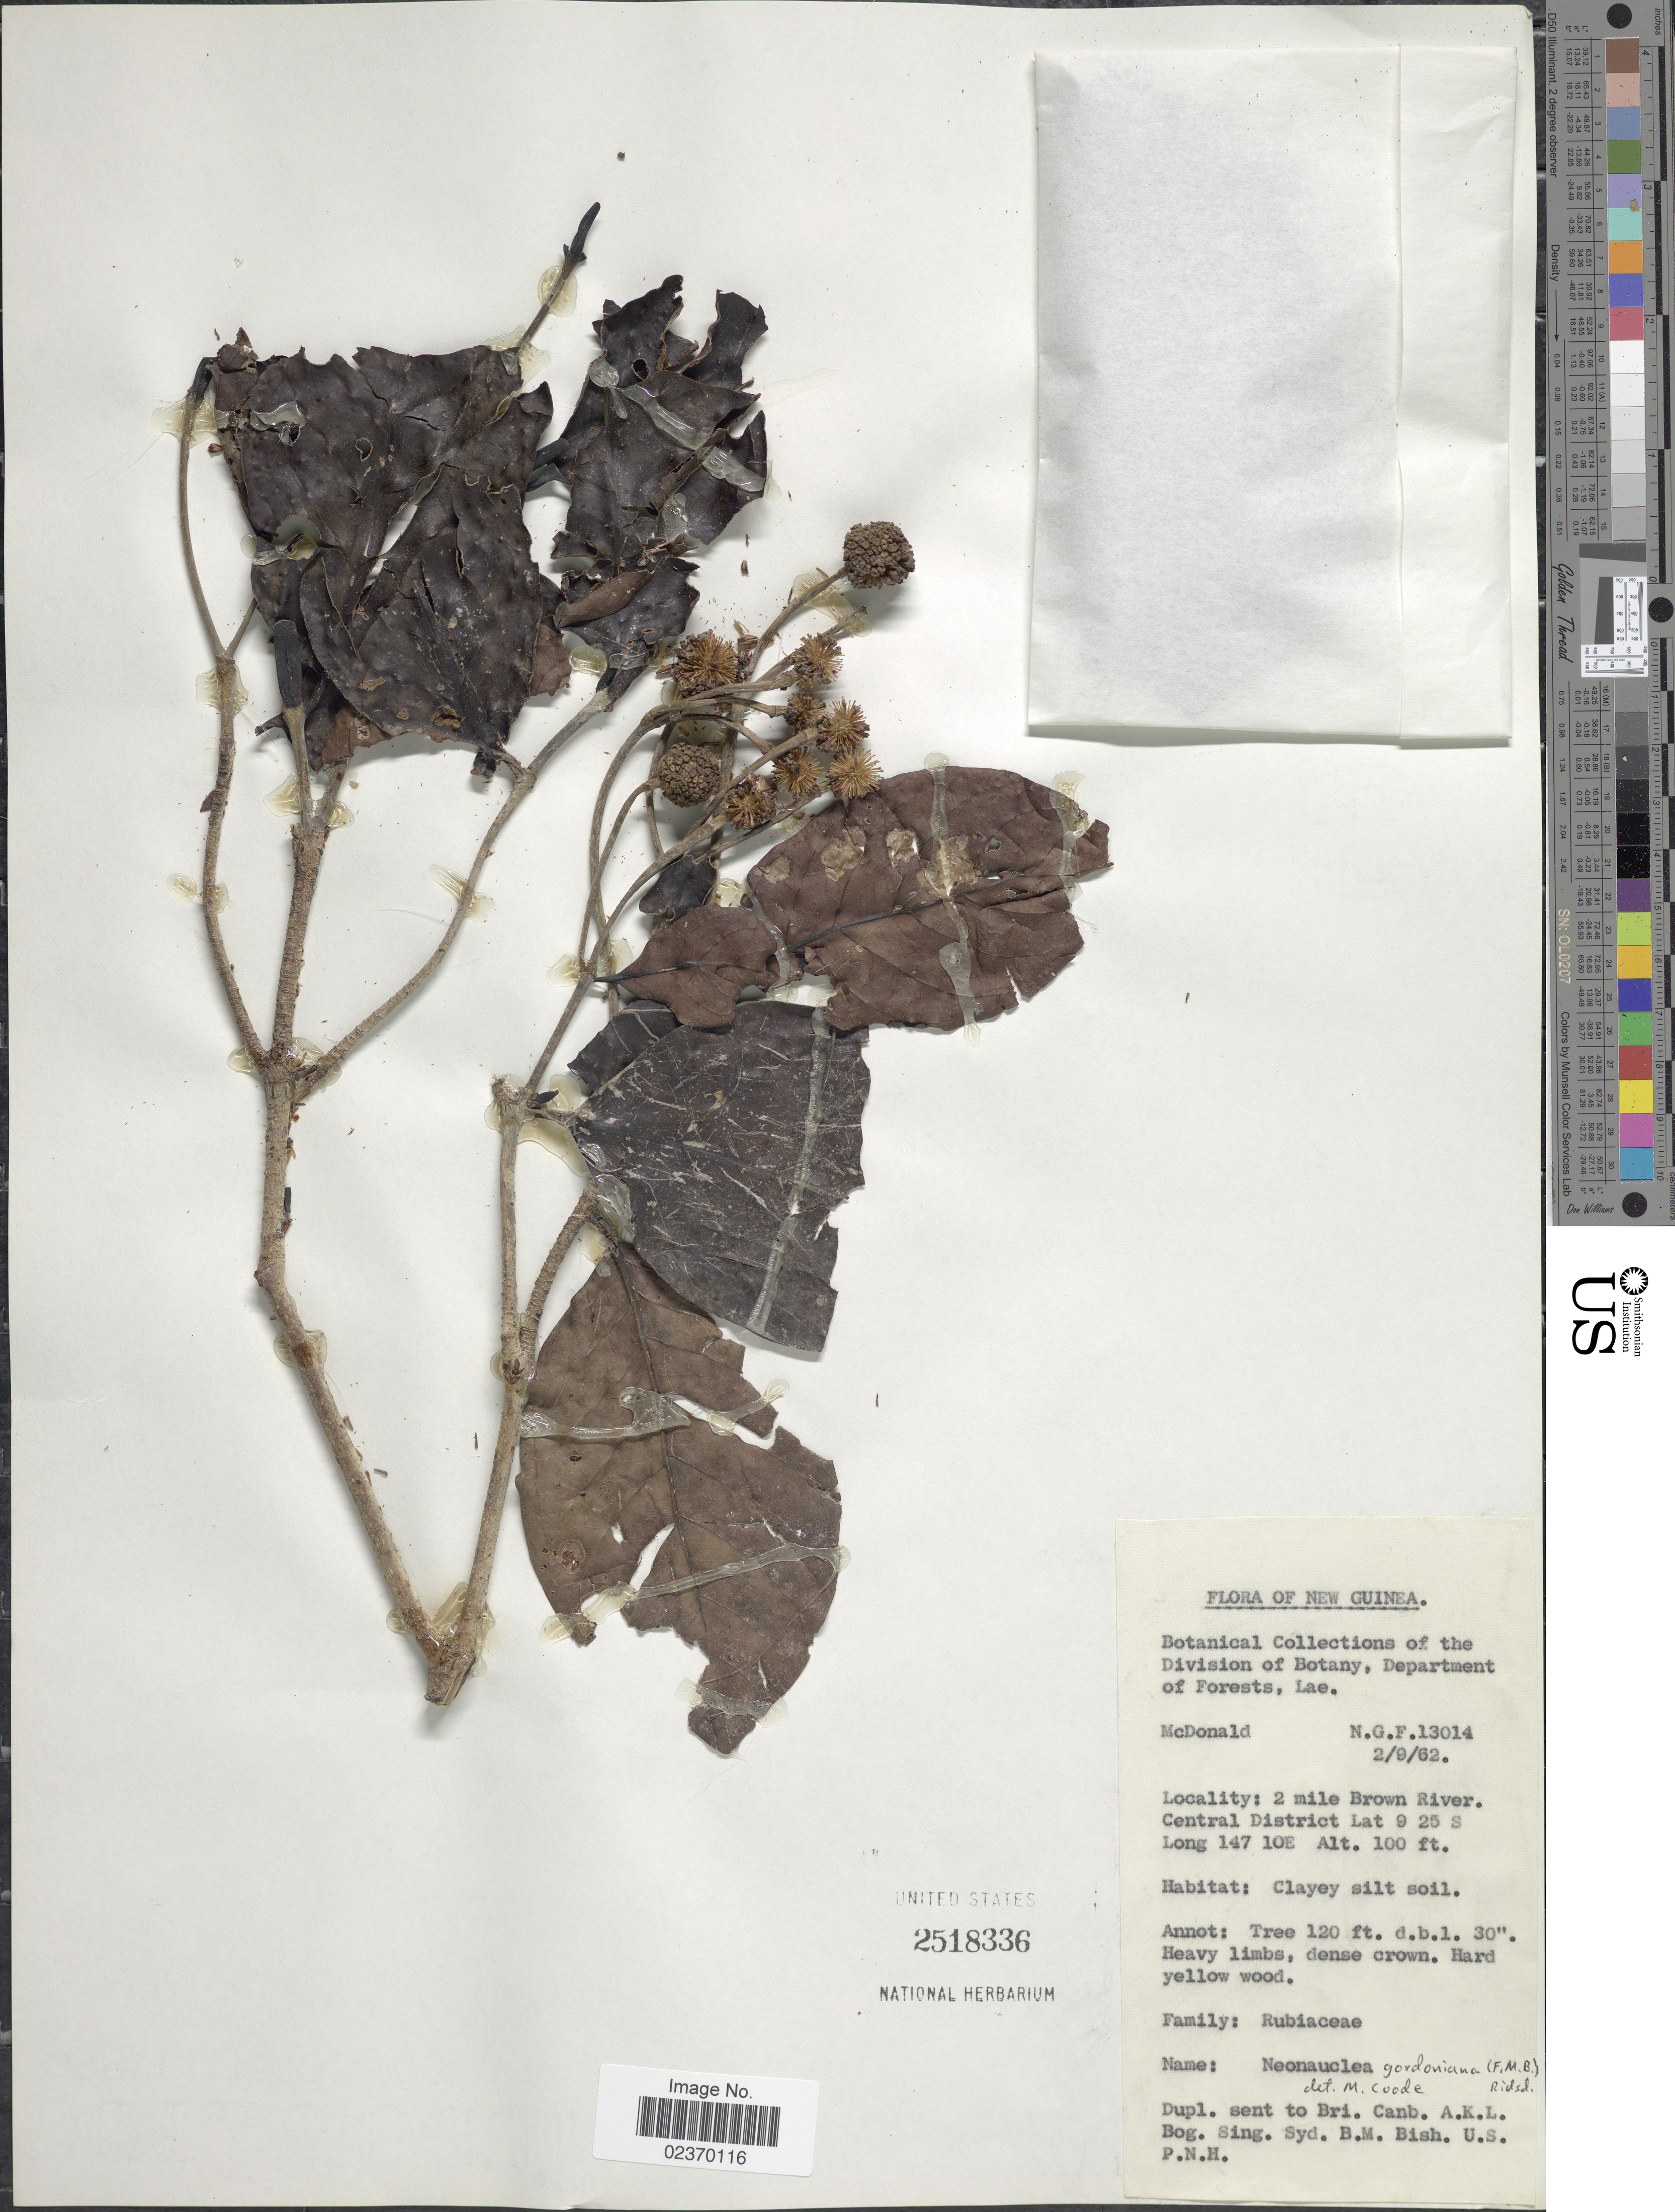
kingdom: Plantae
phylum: Tracheophyta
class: Magnoliopsida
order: Gentianales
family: Rubiaceae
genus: Neonauclea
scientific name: Neonauclea glabra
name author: (Roxb.) Bakh. f. & Risdale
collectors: -. McDonald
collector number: N.G.F. 13014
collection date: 1962-09-02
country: Papua New Guinea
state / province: Central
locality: New Guinea, 2 mile Brown River. Central District.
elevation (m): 30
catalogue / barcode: US 2518336